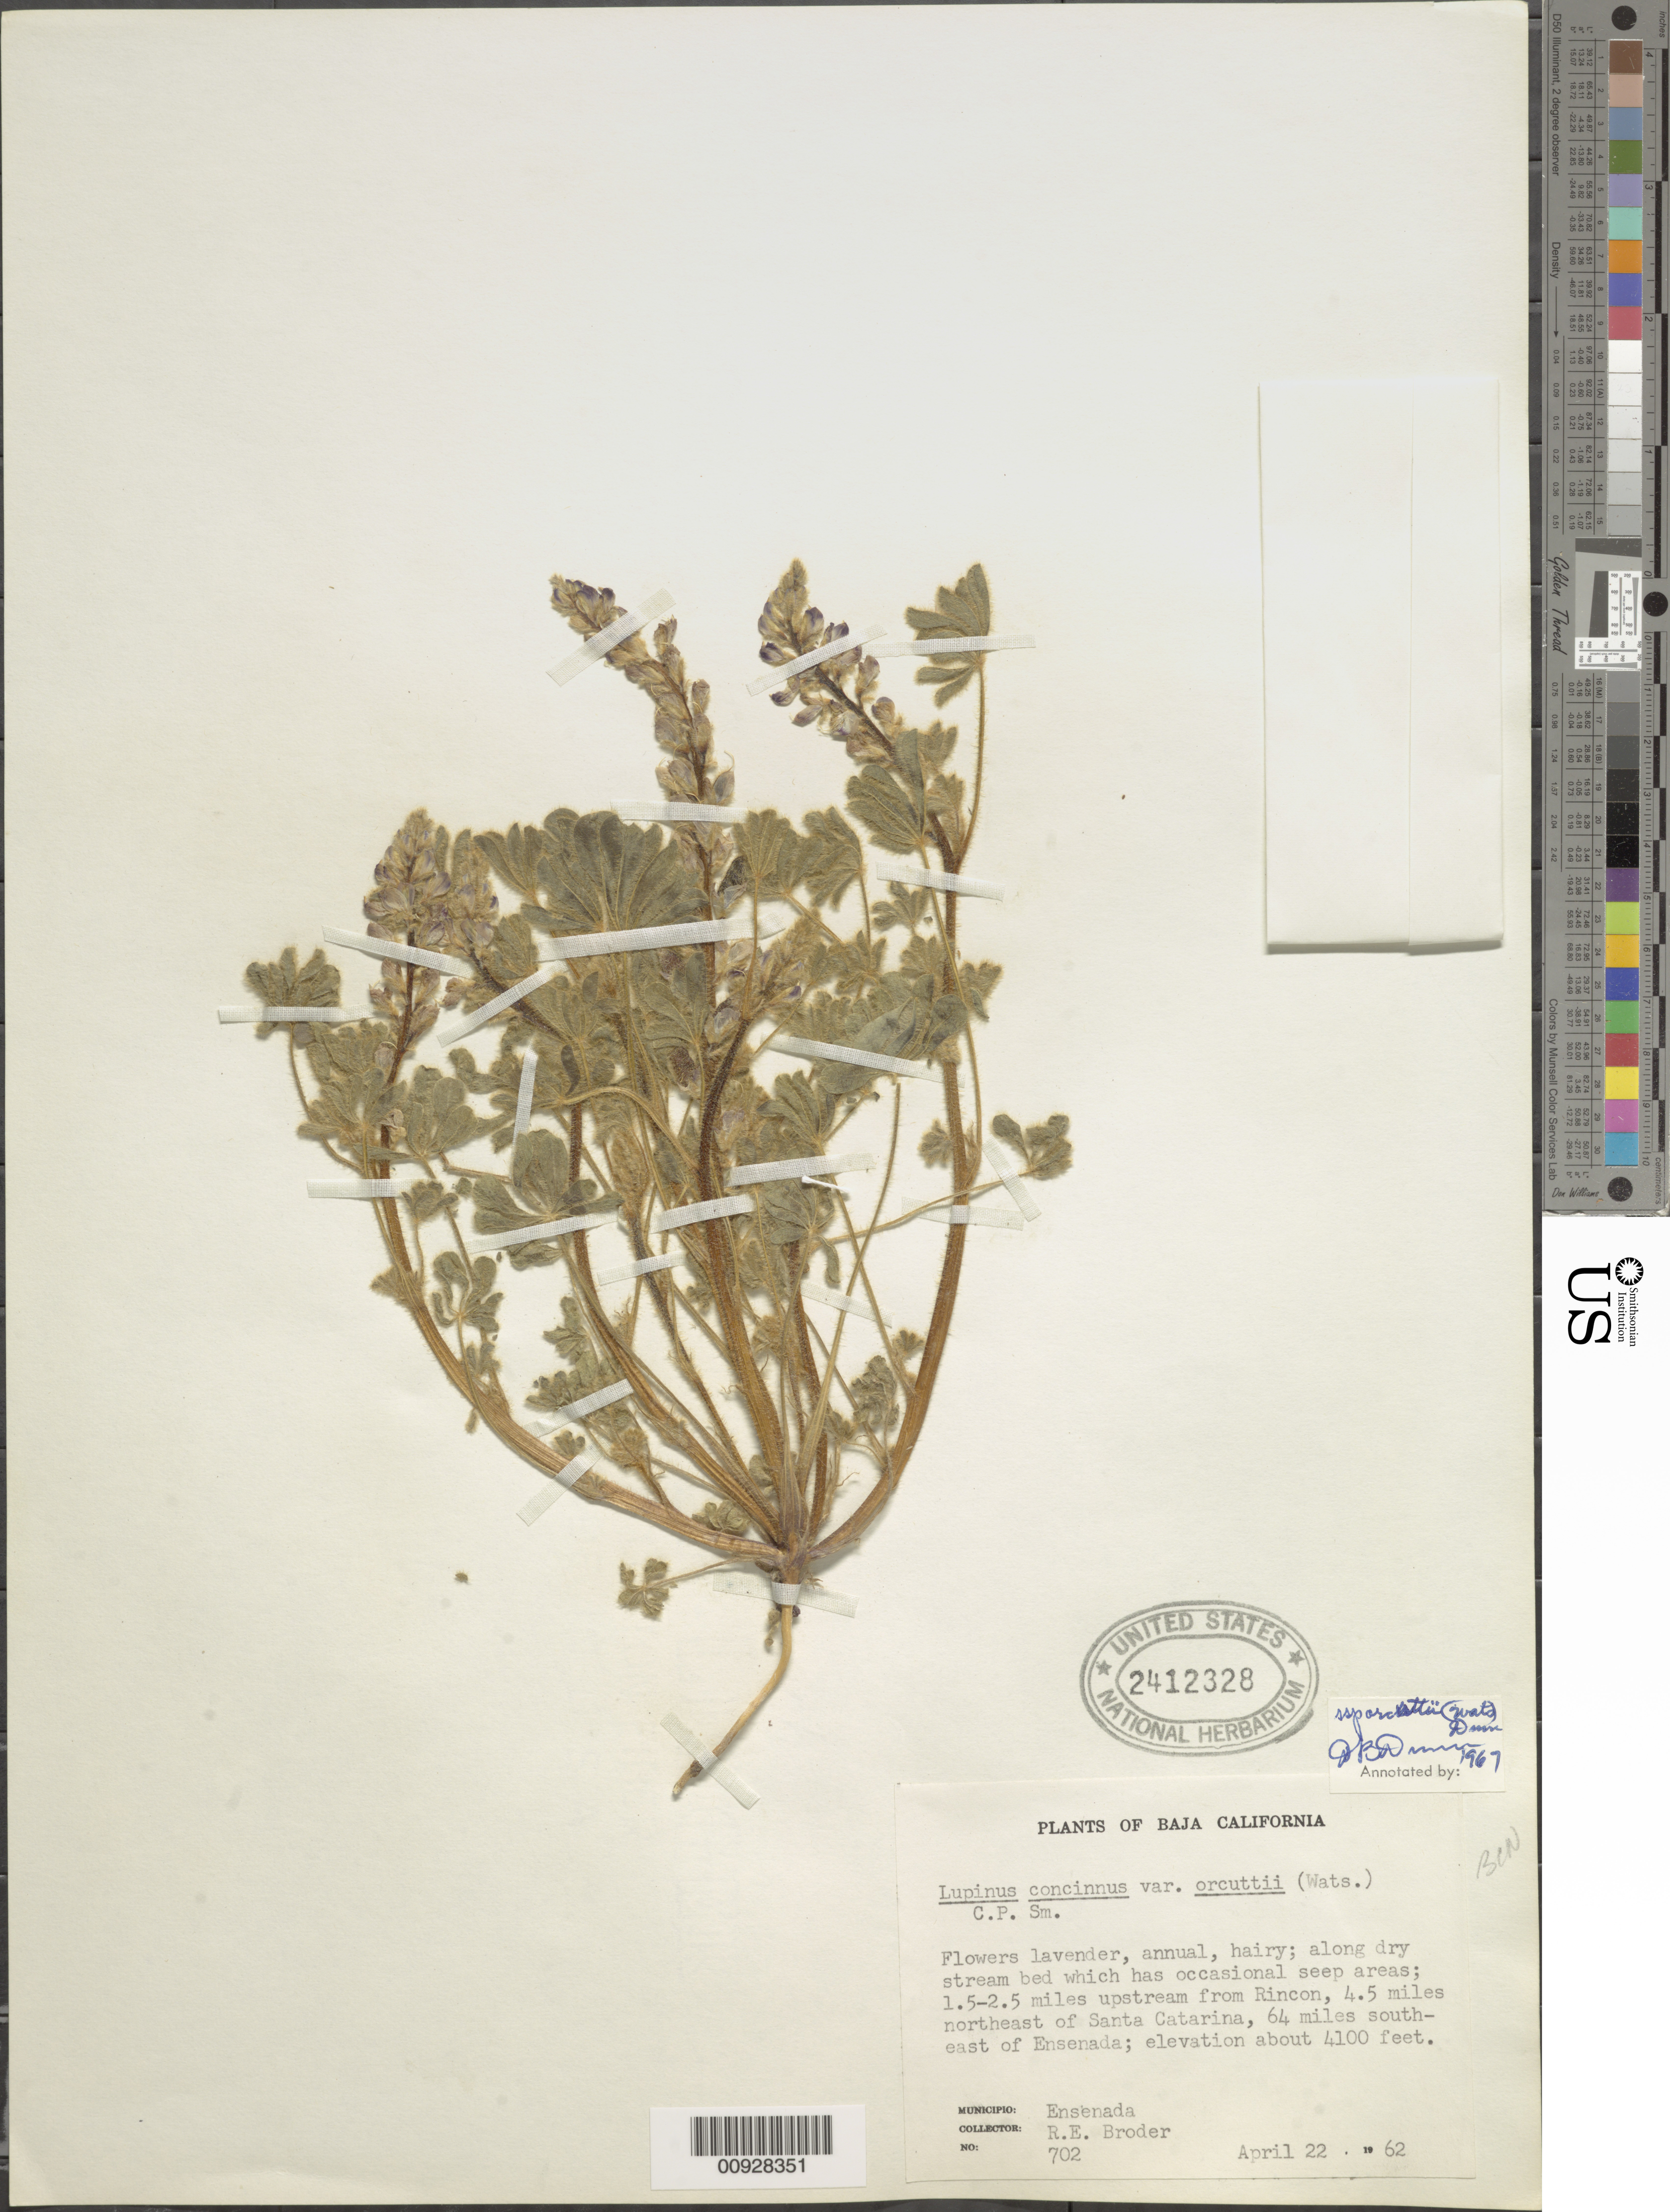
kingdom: Plantae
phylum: Tracheophyta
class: Magnoliopsida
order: Fabales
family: Fabaceae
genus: Lupinus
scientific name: Lupinus concinnus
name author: J. Agardh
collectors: R. Broder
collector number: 702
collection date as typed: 22 Apr 1962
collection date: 1962-04-22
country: Mexico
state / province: Baja California Norte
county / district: Ensenada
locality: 1.5-2.5 miles upstream from Rincon, 4.5 miles northeast of Santa Catarina, 64 miles south-east of Ensenada. Municipio Ensenada, Baja California.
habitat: Along dry stream bed which has occasional seep areas.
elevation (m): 1250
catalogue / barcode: US 2412328